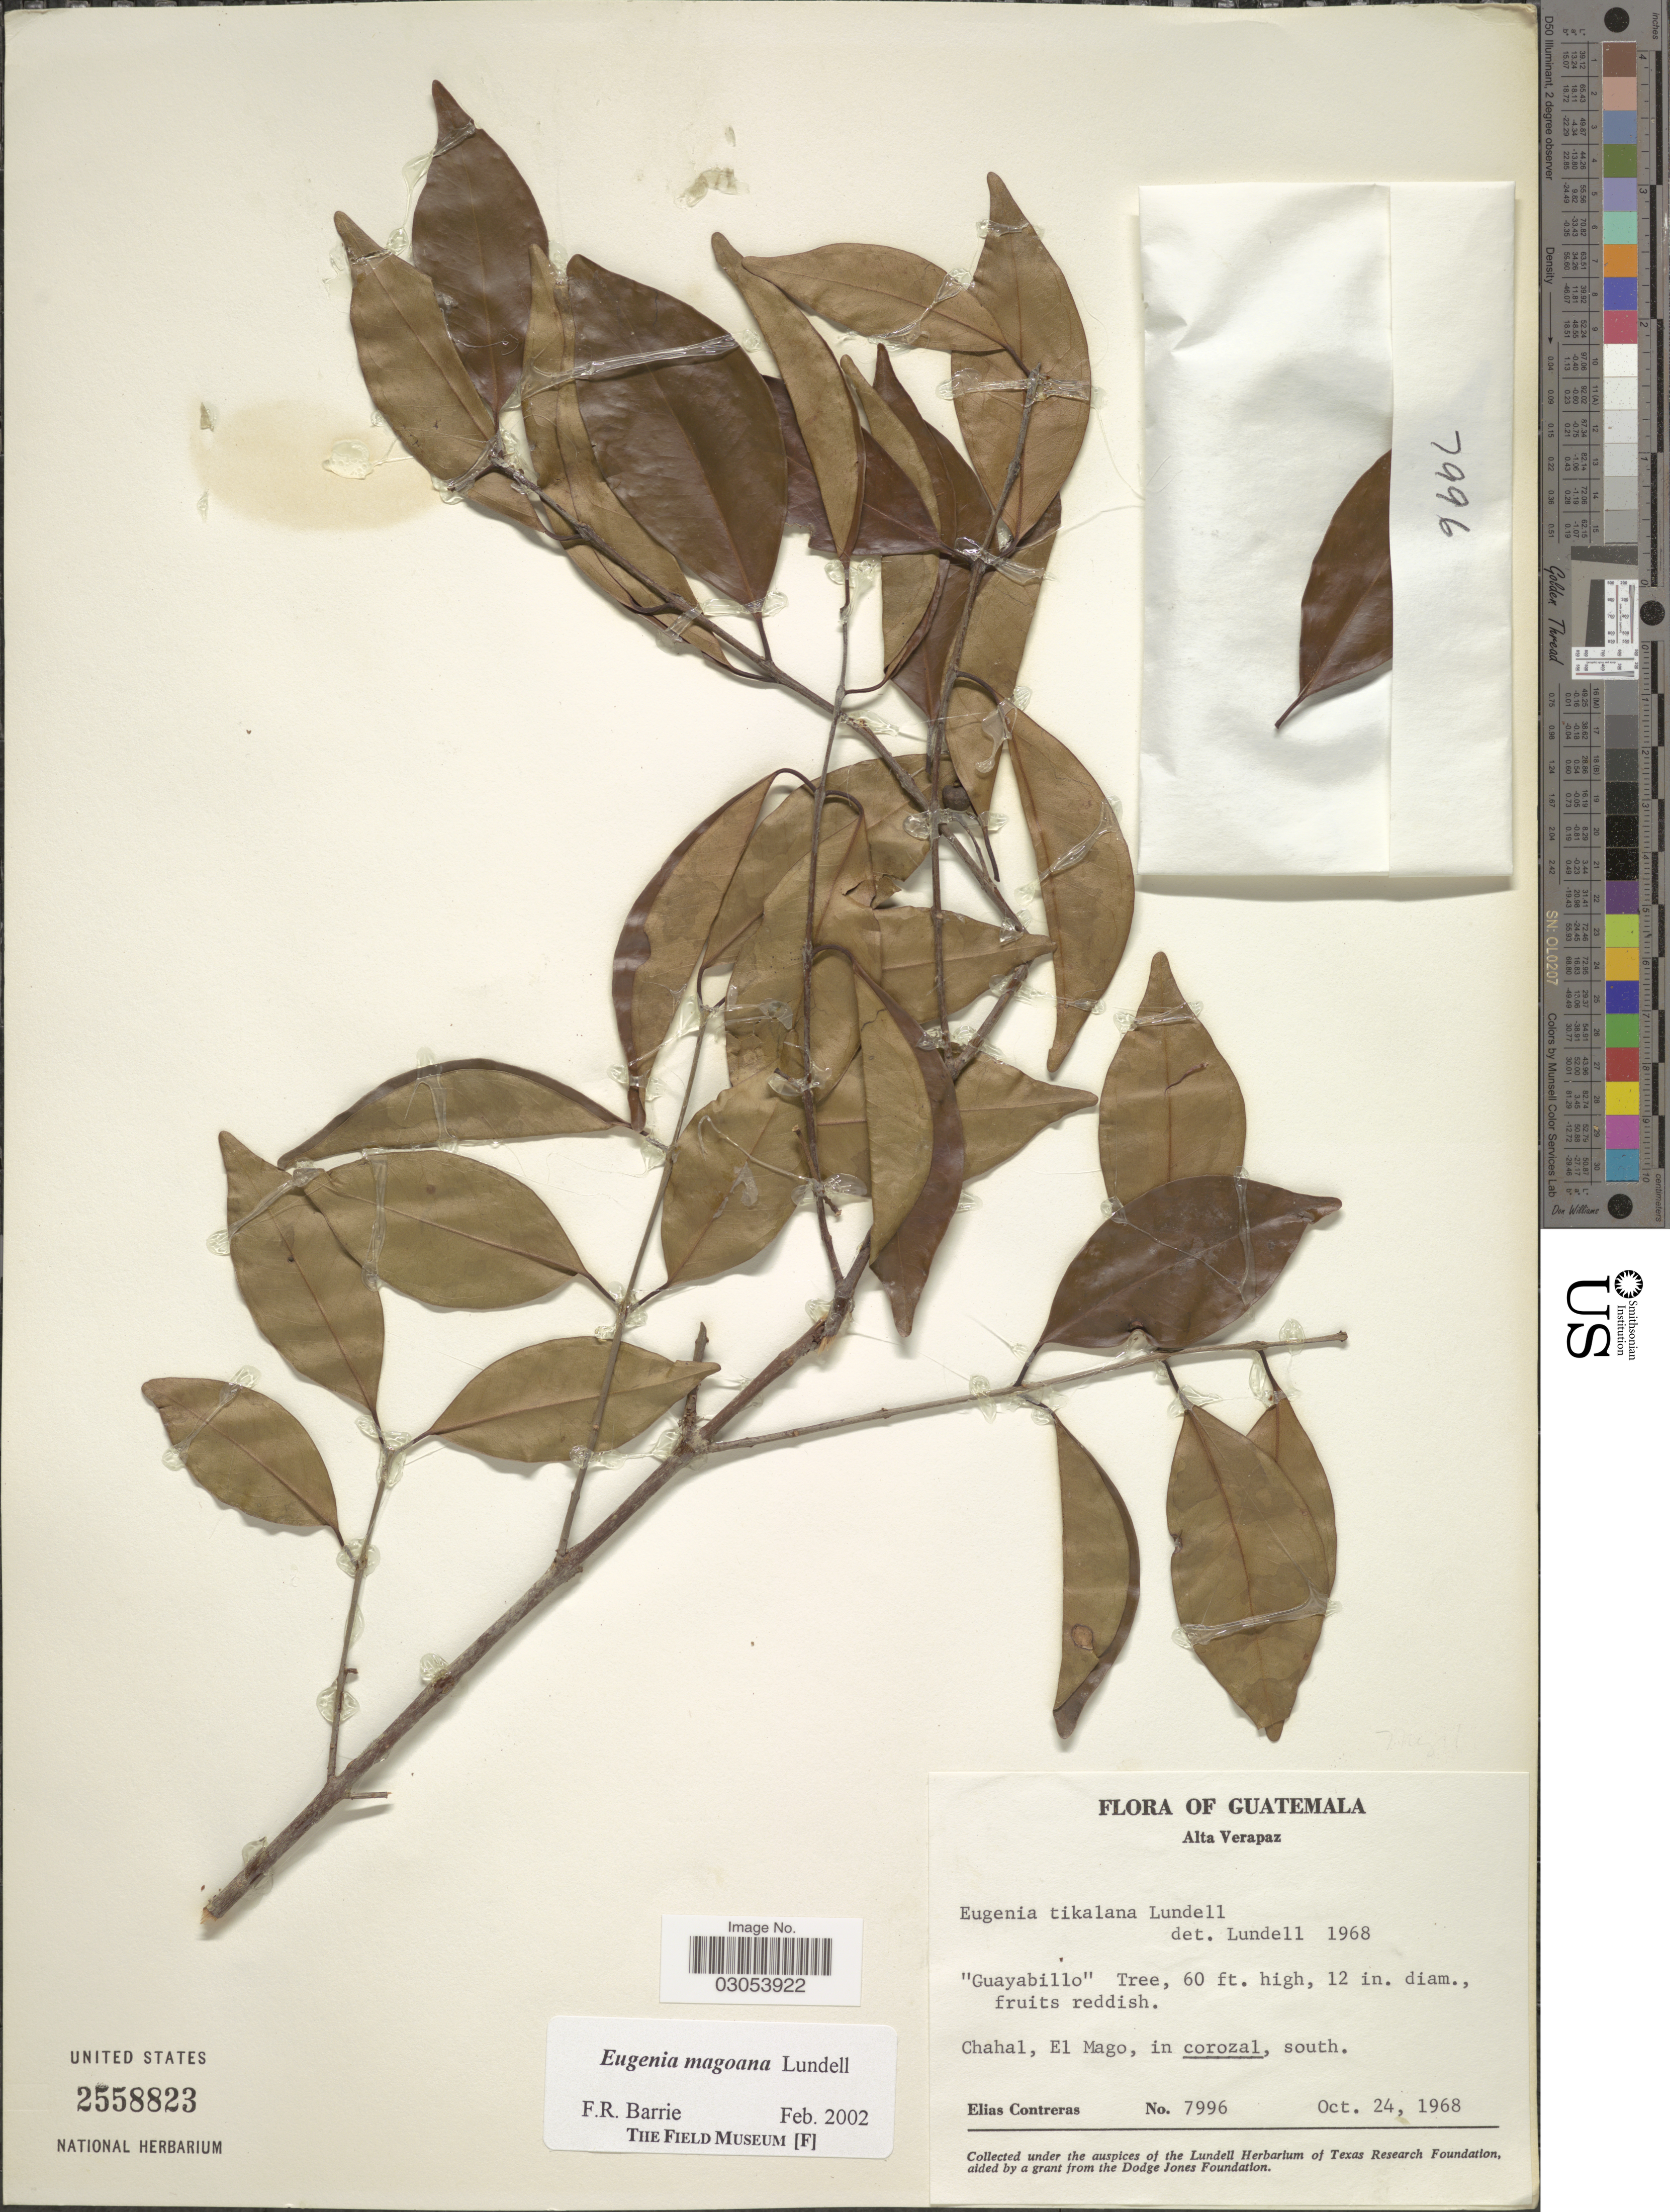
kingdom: Plantae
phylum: Tracheophyta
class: Magnoliopsida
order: Myrtales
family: Myrtaceae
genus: Eugenia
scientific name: Eugenia magoana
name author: Lundell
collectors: E. Contreras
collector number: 7996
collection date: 1968-10-24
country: Guatemala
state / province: Alta Verapaz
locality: Chahal, El Mago, in coroza, south.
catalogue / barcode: US 2558823